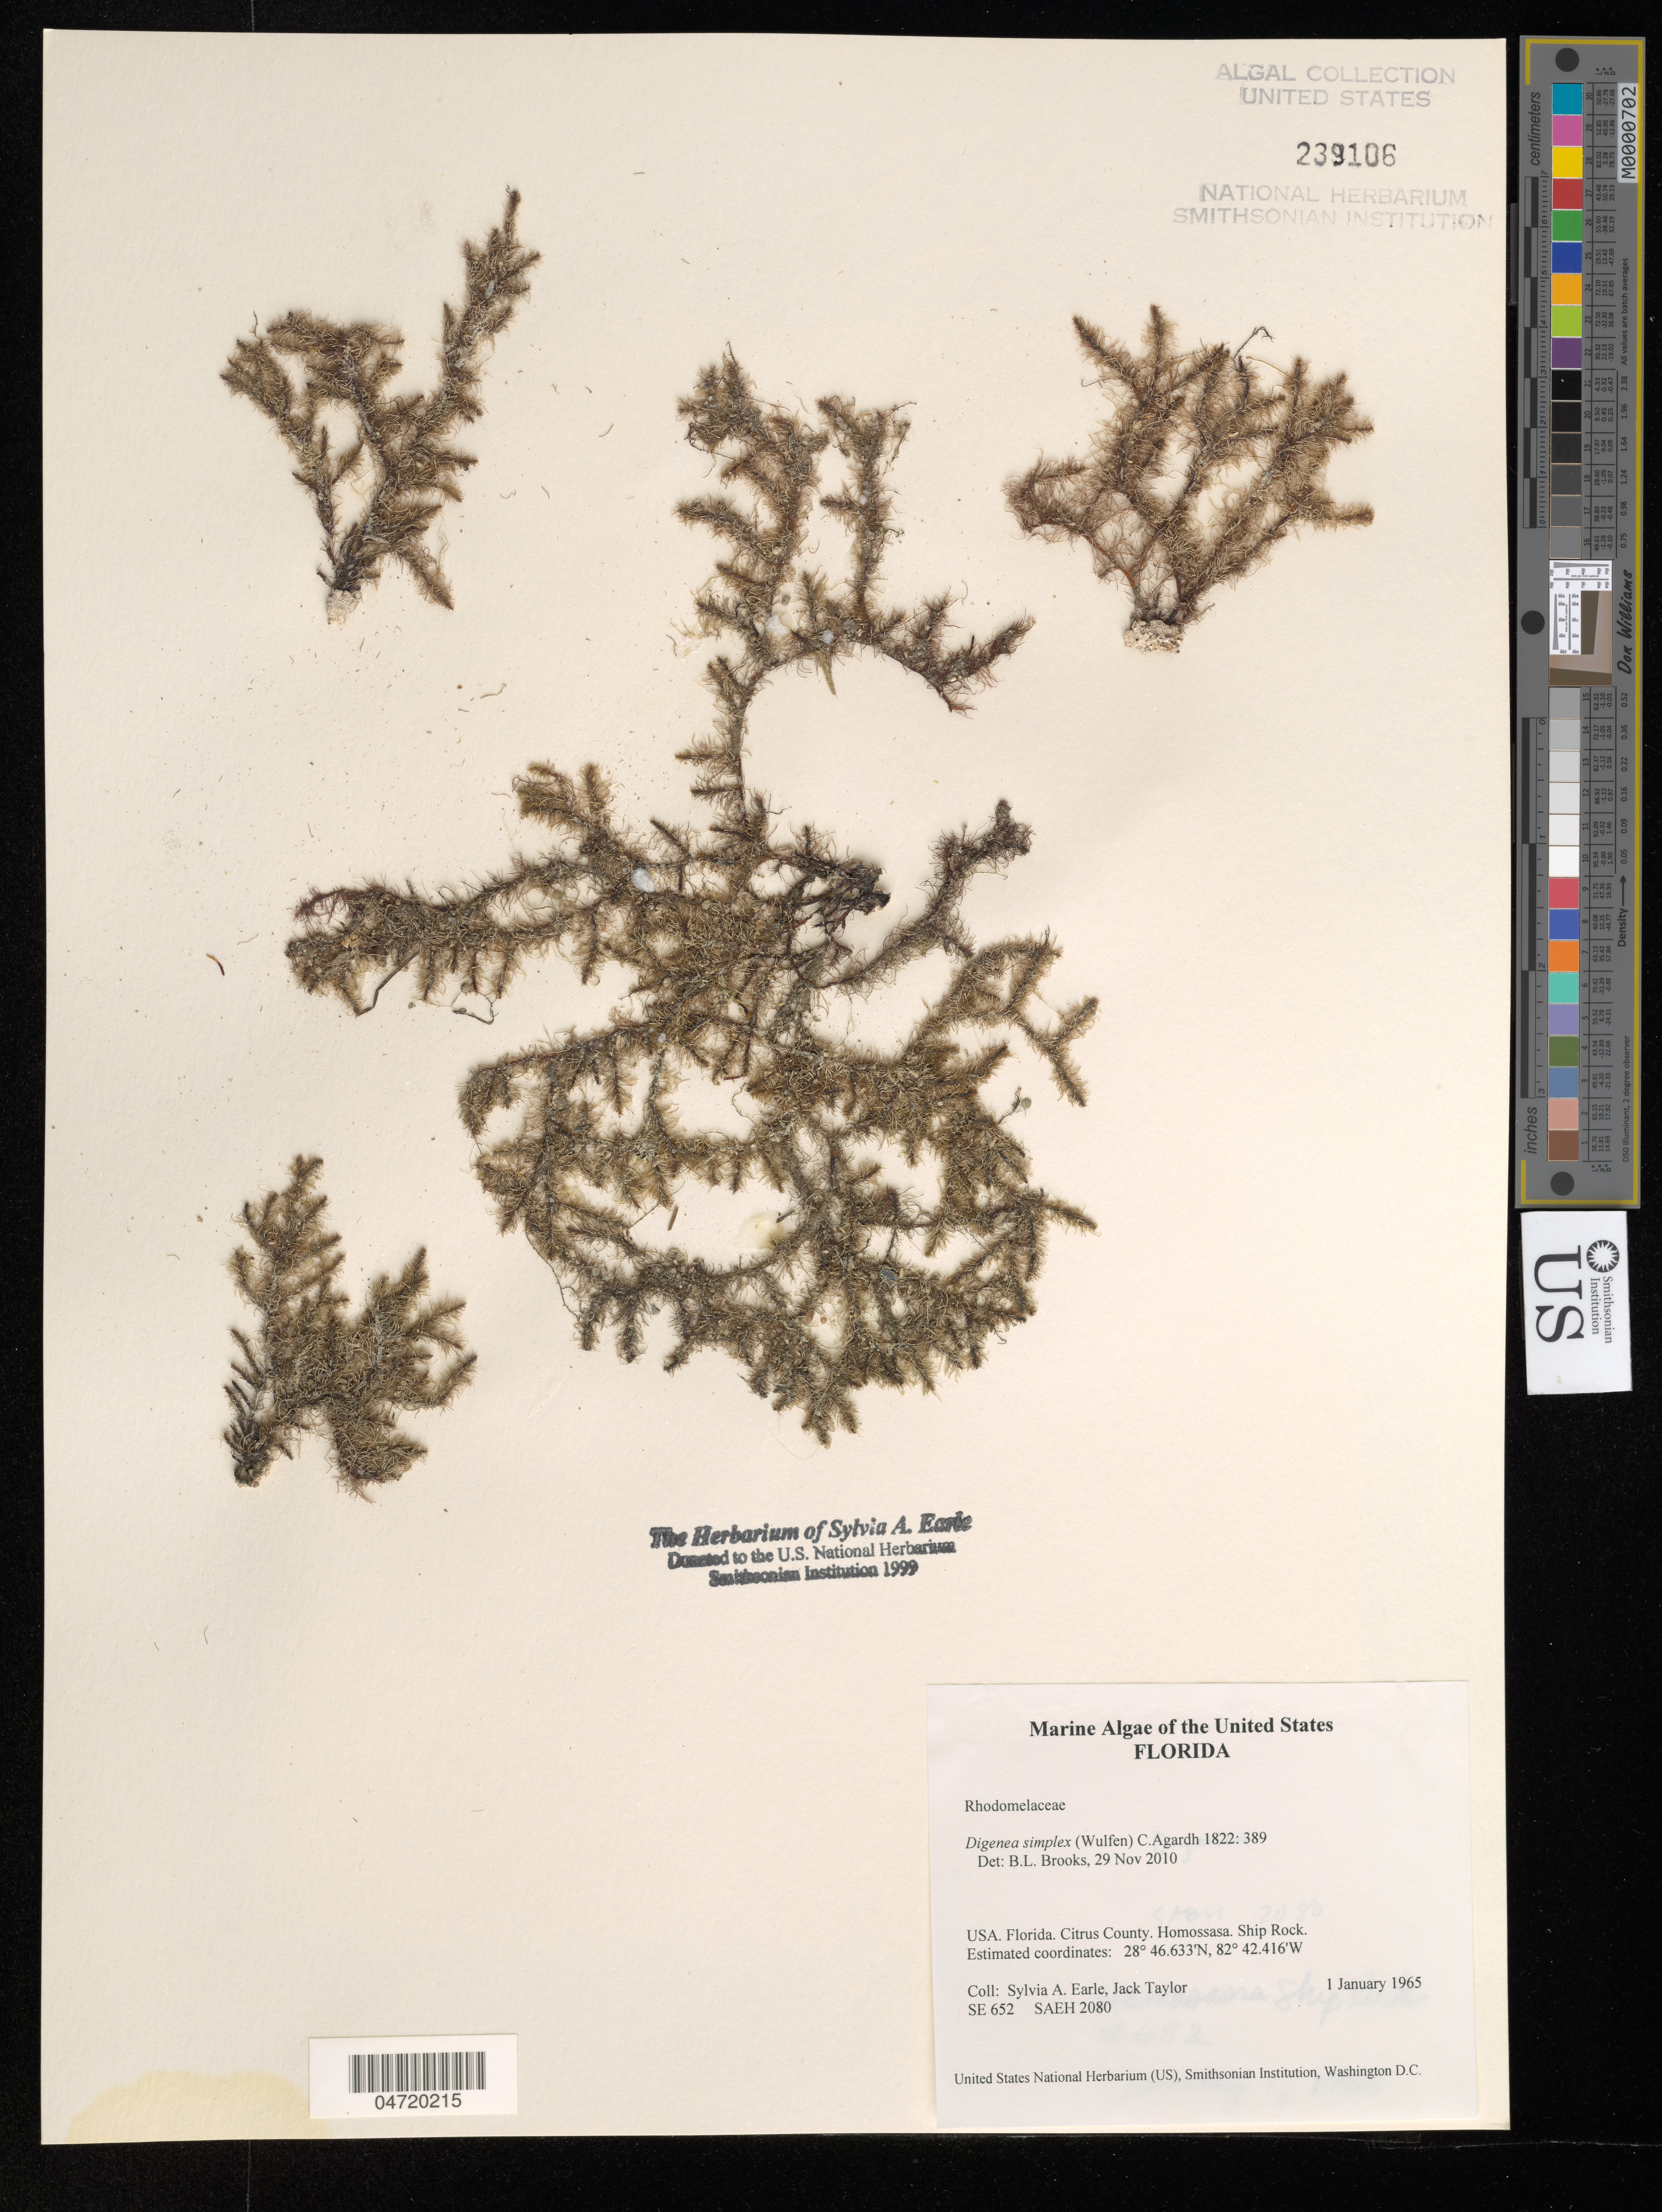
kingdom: Plantae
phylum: Rhodophyta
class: Florideophyceae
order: Ceramiales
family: Rhodomelaceae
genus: Digenea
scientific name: Digenea simplex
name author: (Wulfen) C. Agardh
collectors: S. A. Earle & J. Taylor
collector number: SE652/SAEH2080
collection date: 1965-01-01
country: United States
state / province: Florida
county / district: Citrus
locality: Citrus County. Homossasa. Ship Rock.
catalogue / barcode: US 239106